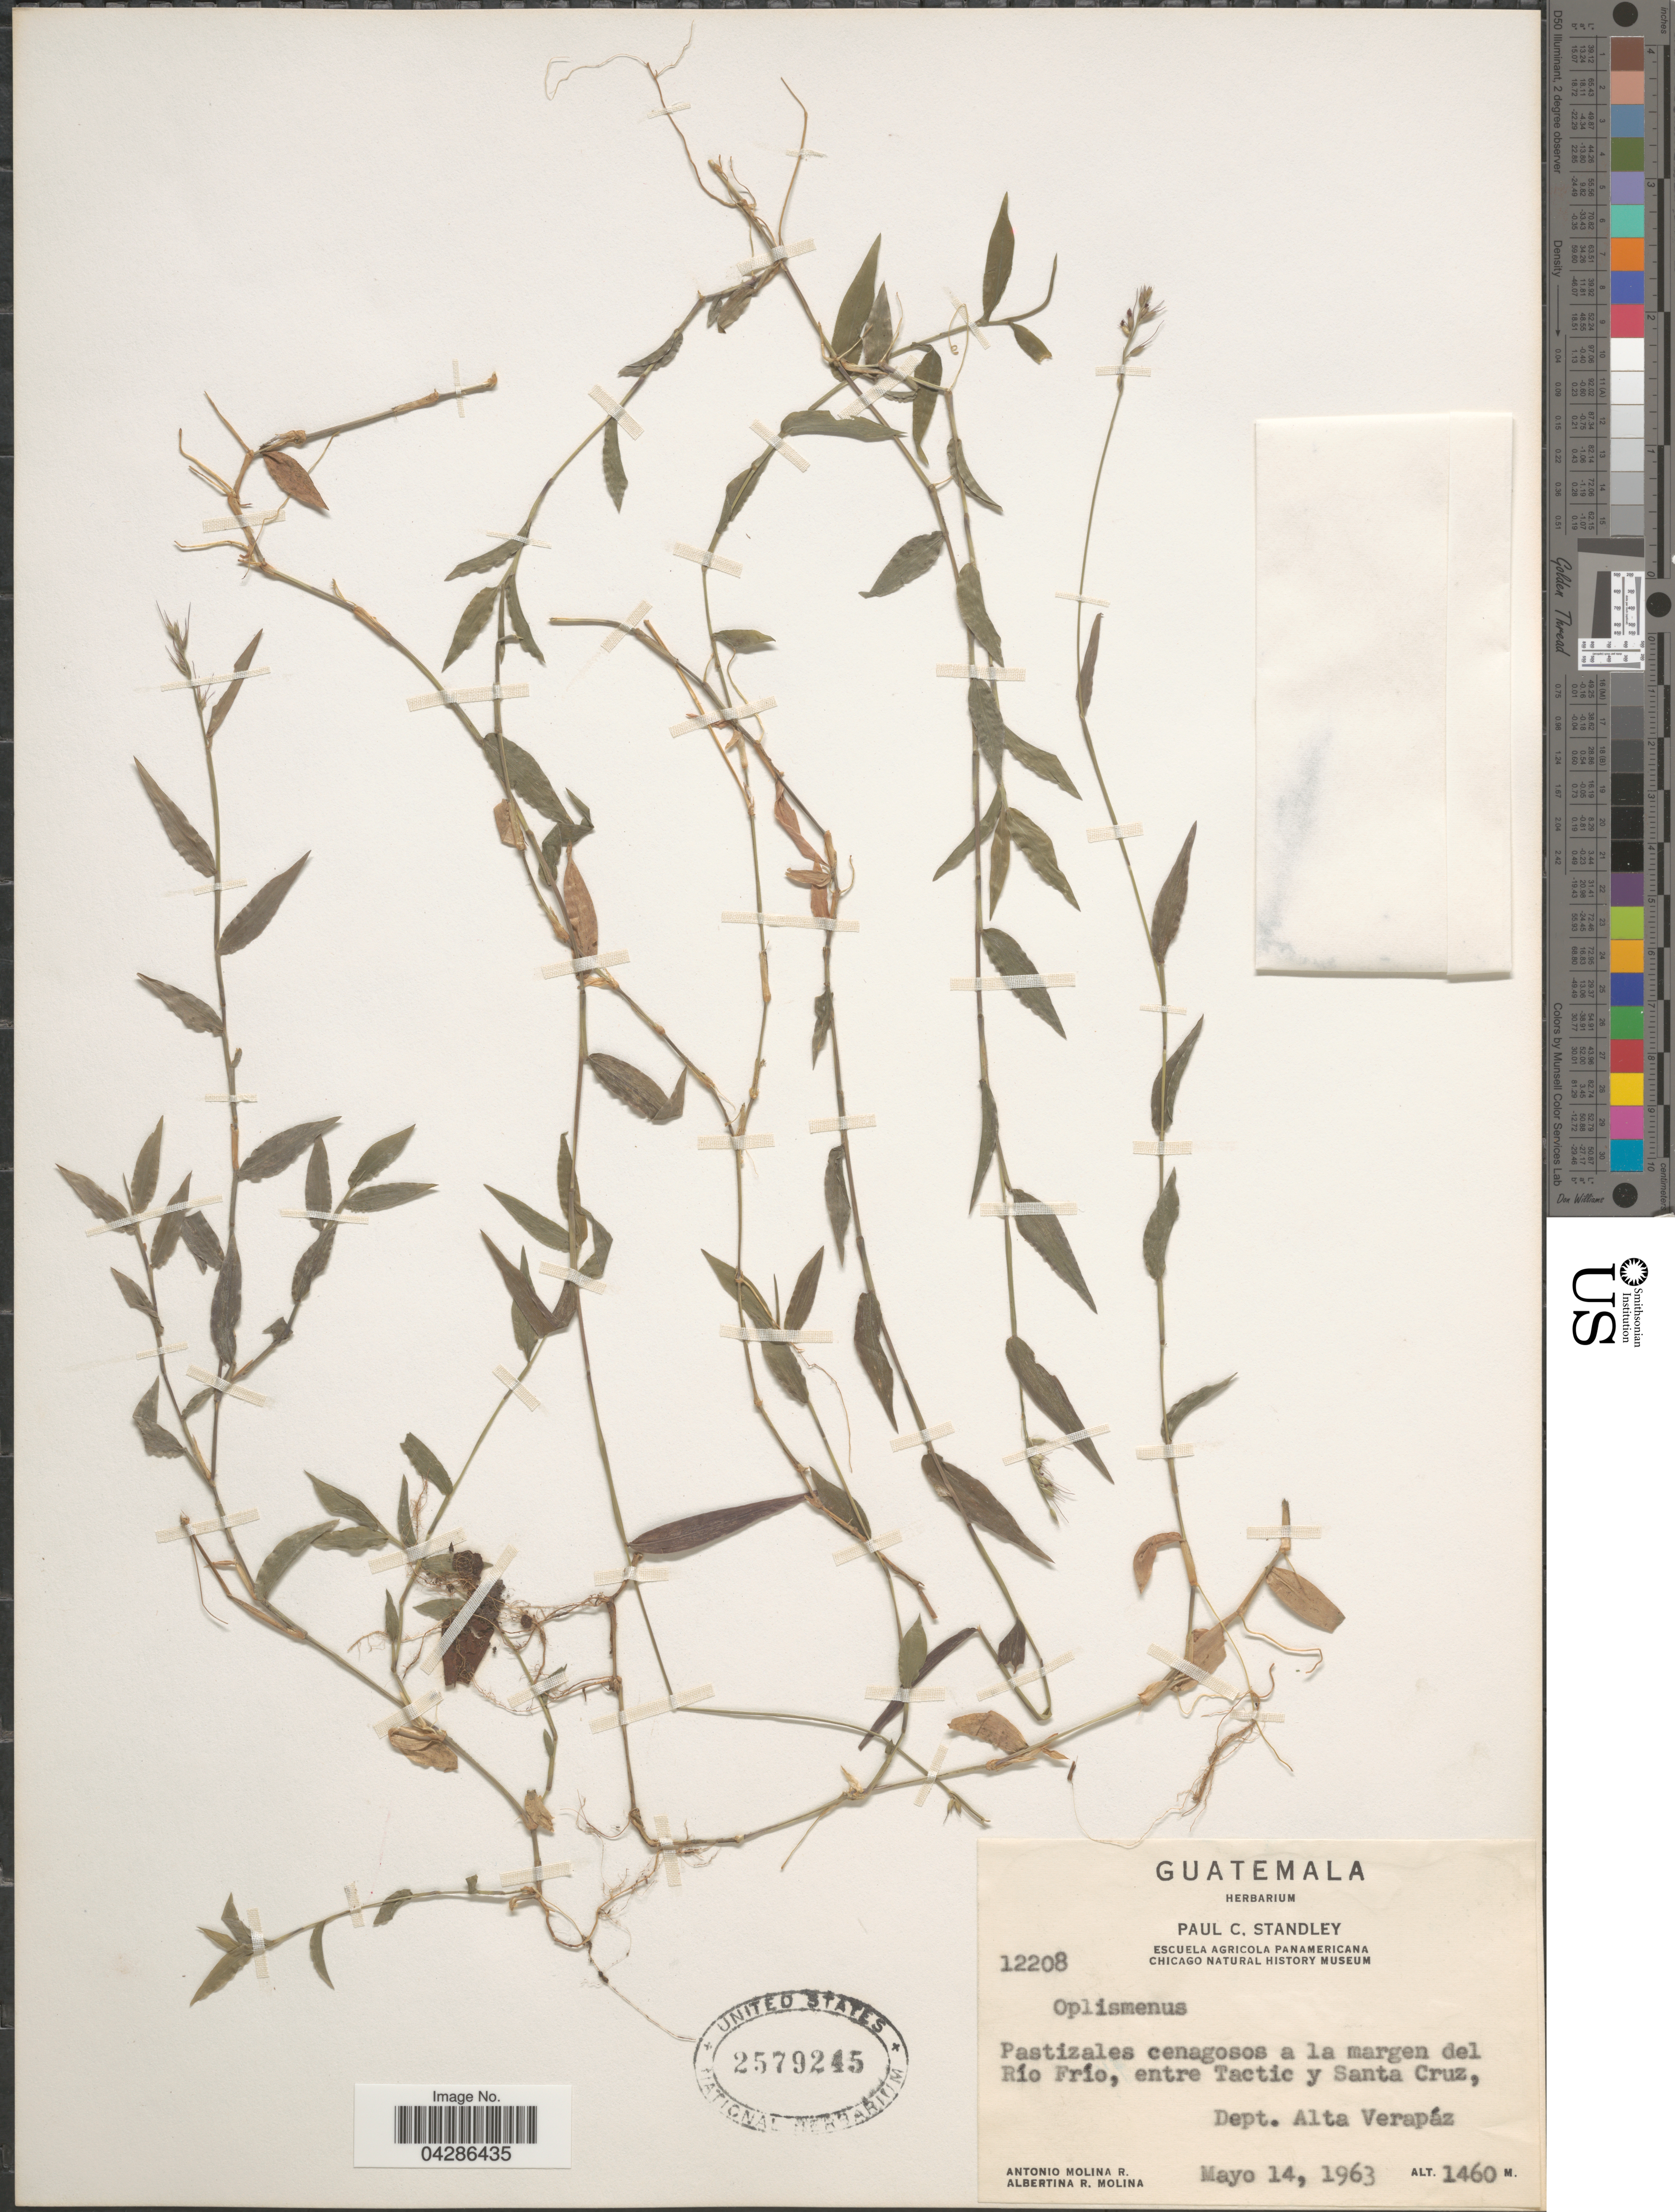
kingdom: Plantae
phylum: Tracheophyta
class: Liliopsida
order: Poales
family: Poaceae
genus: Oplismenus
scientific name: Oplismenus sp.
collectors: A. Molina R. & A. R. Molina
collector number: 12208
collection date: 1963-05-14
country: Guatemala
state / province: Alta Verapaz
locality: Pastizales cenagosos a la margen del Río Frío, entre Tactic y Santa Cruz, Dept. Alta Verapáz.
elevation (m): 1460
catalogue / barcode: US 2579245